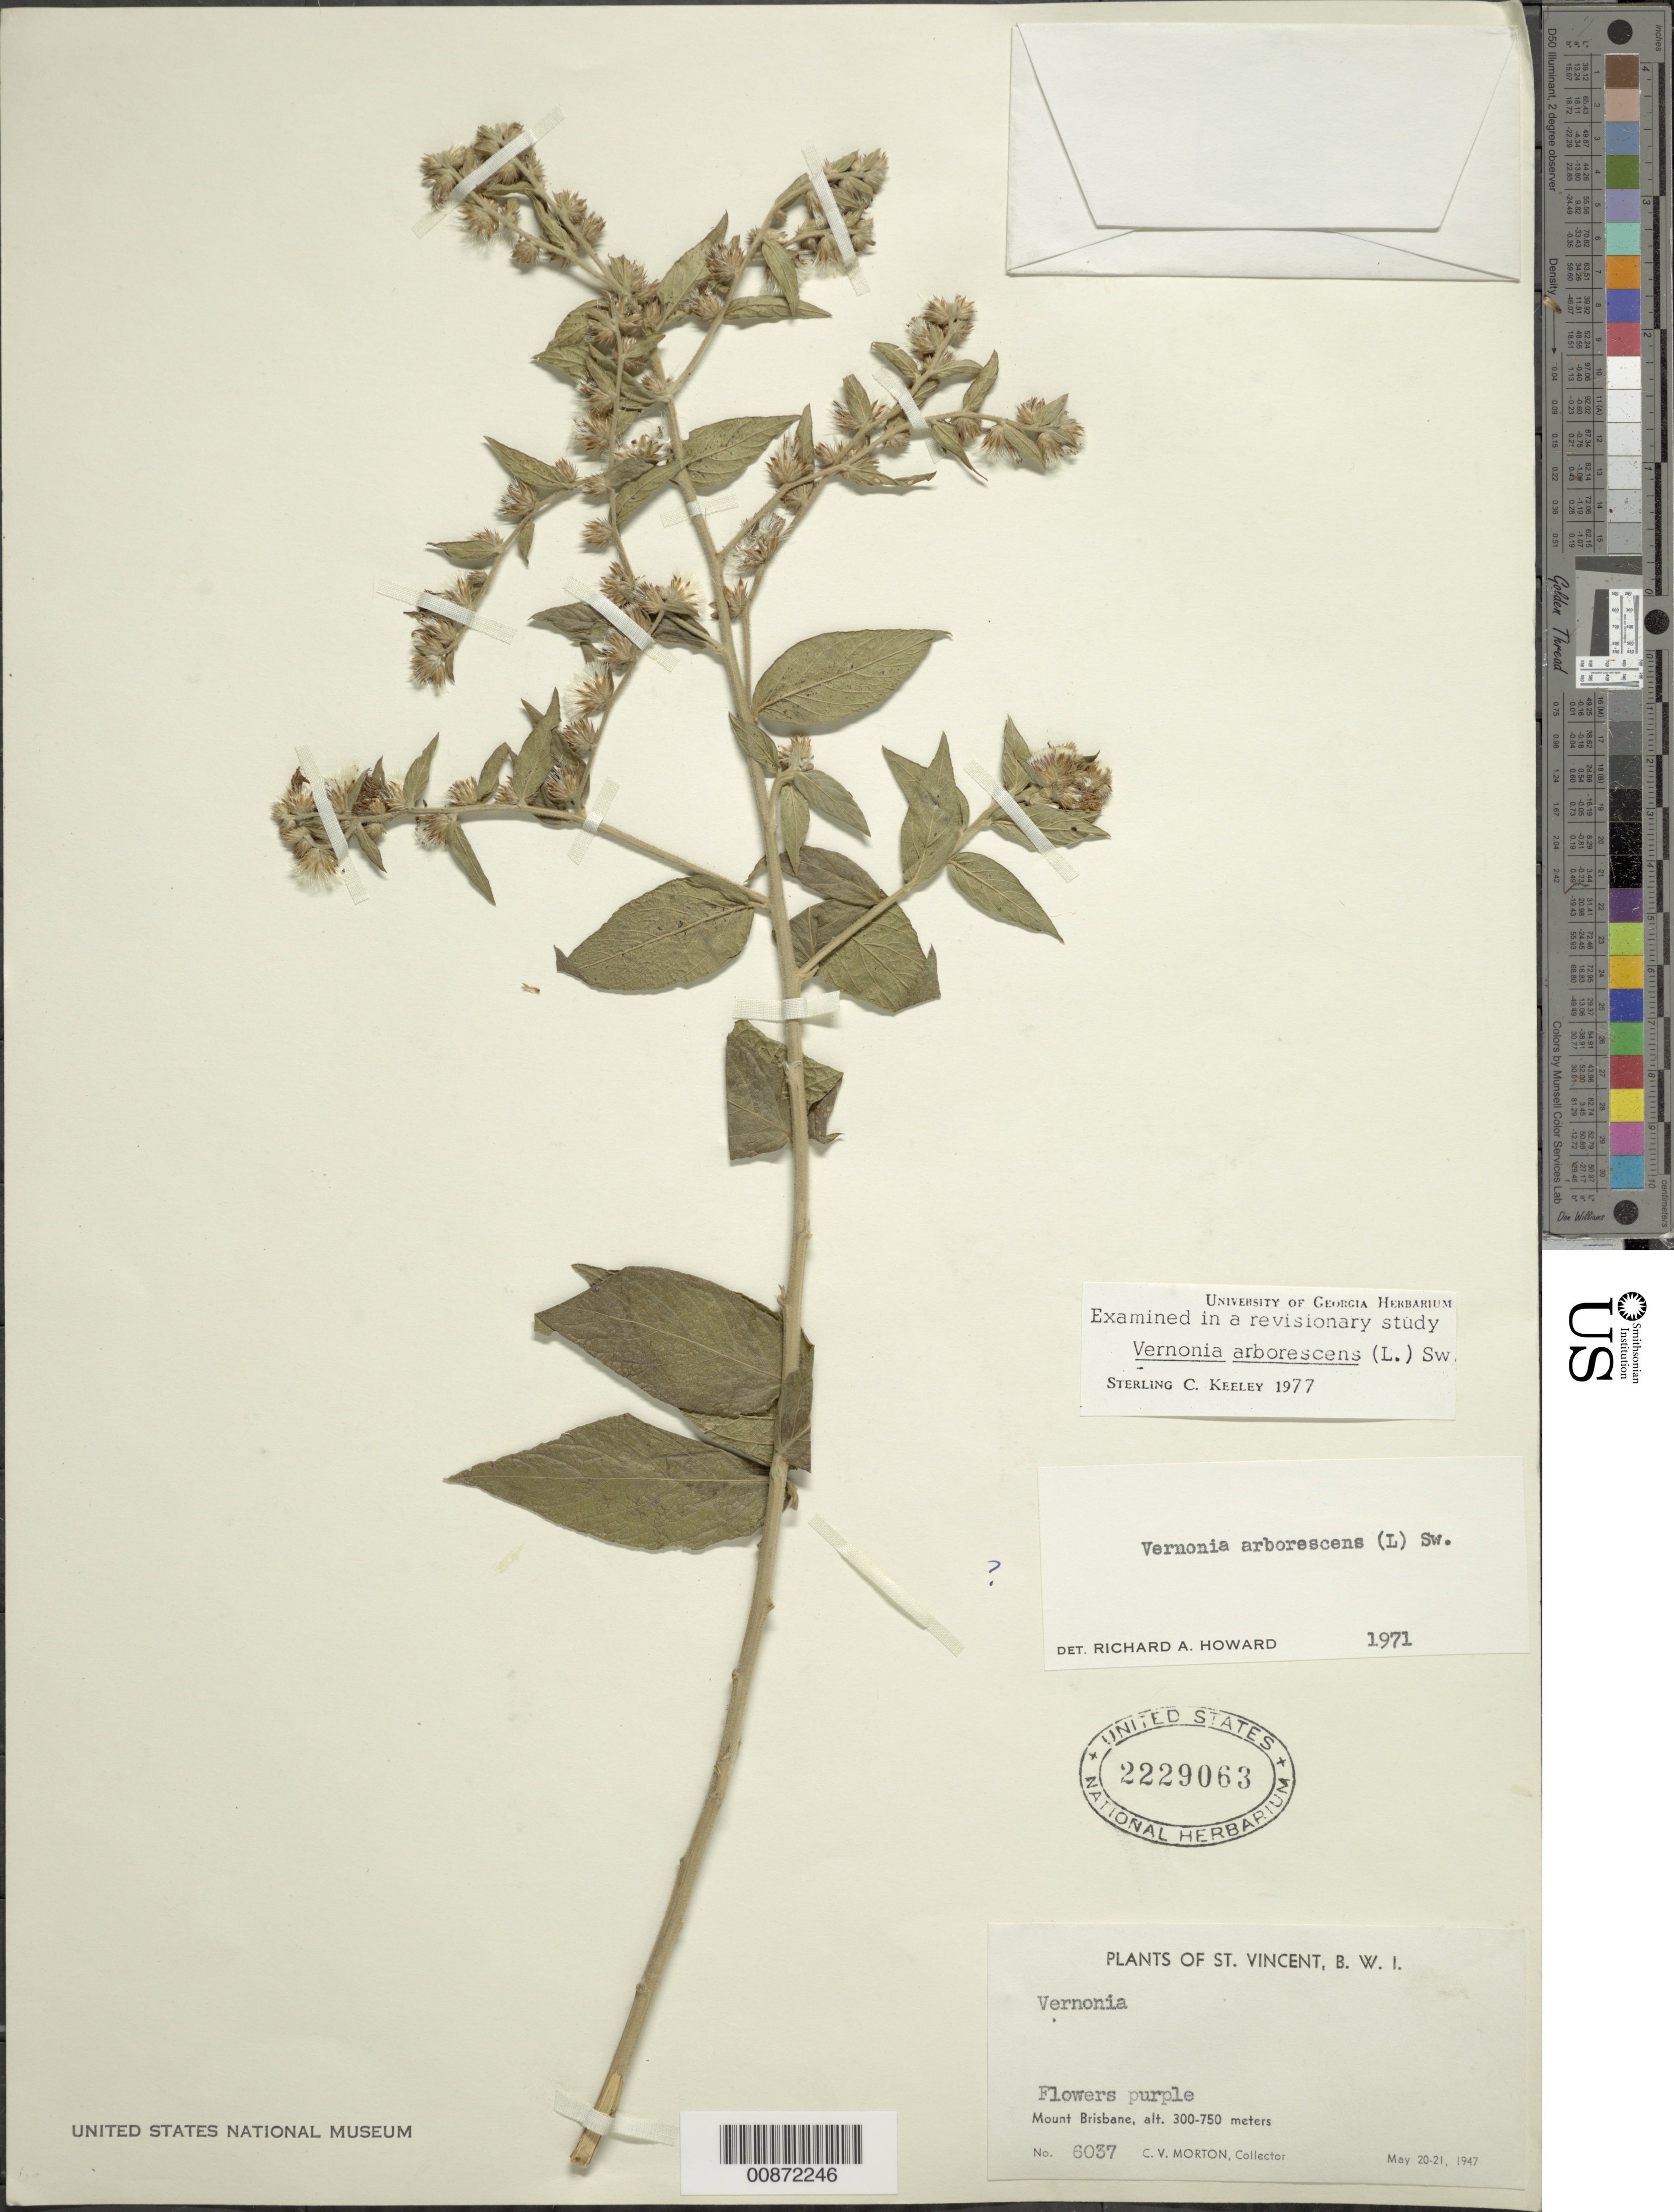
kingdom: Plantae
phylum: Tracheophyta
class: Magnoliopsida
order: Asterales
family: Asteraceae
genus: Vernonia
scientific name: Vernonia arborescens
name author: (L.) Sw.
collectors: C. V. Morton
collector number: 6037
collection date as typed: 20 May 1947 to 21 May 1947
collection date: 1947-05-20/1947-05-21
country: St. Vincent - Grenadines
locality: Mount Brisbane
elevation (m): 300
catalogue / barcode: US 2229063